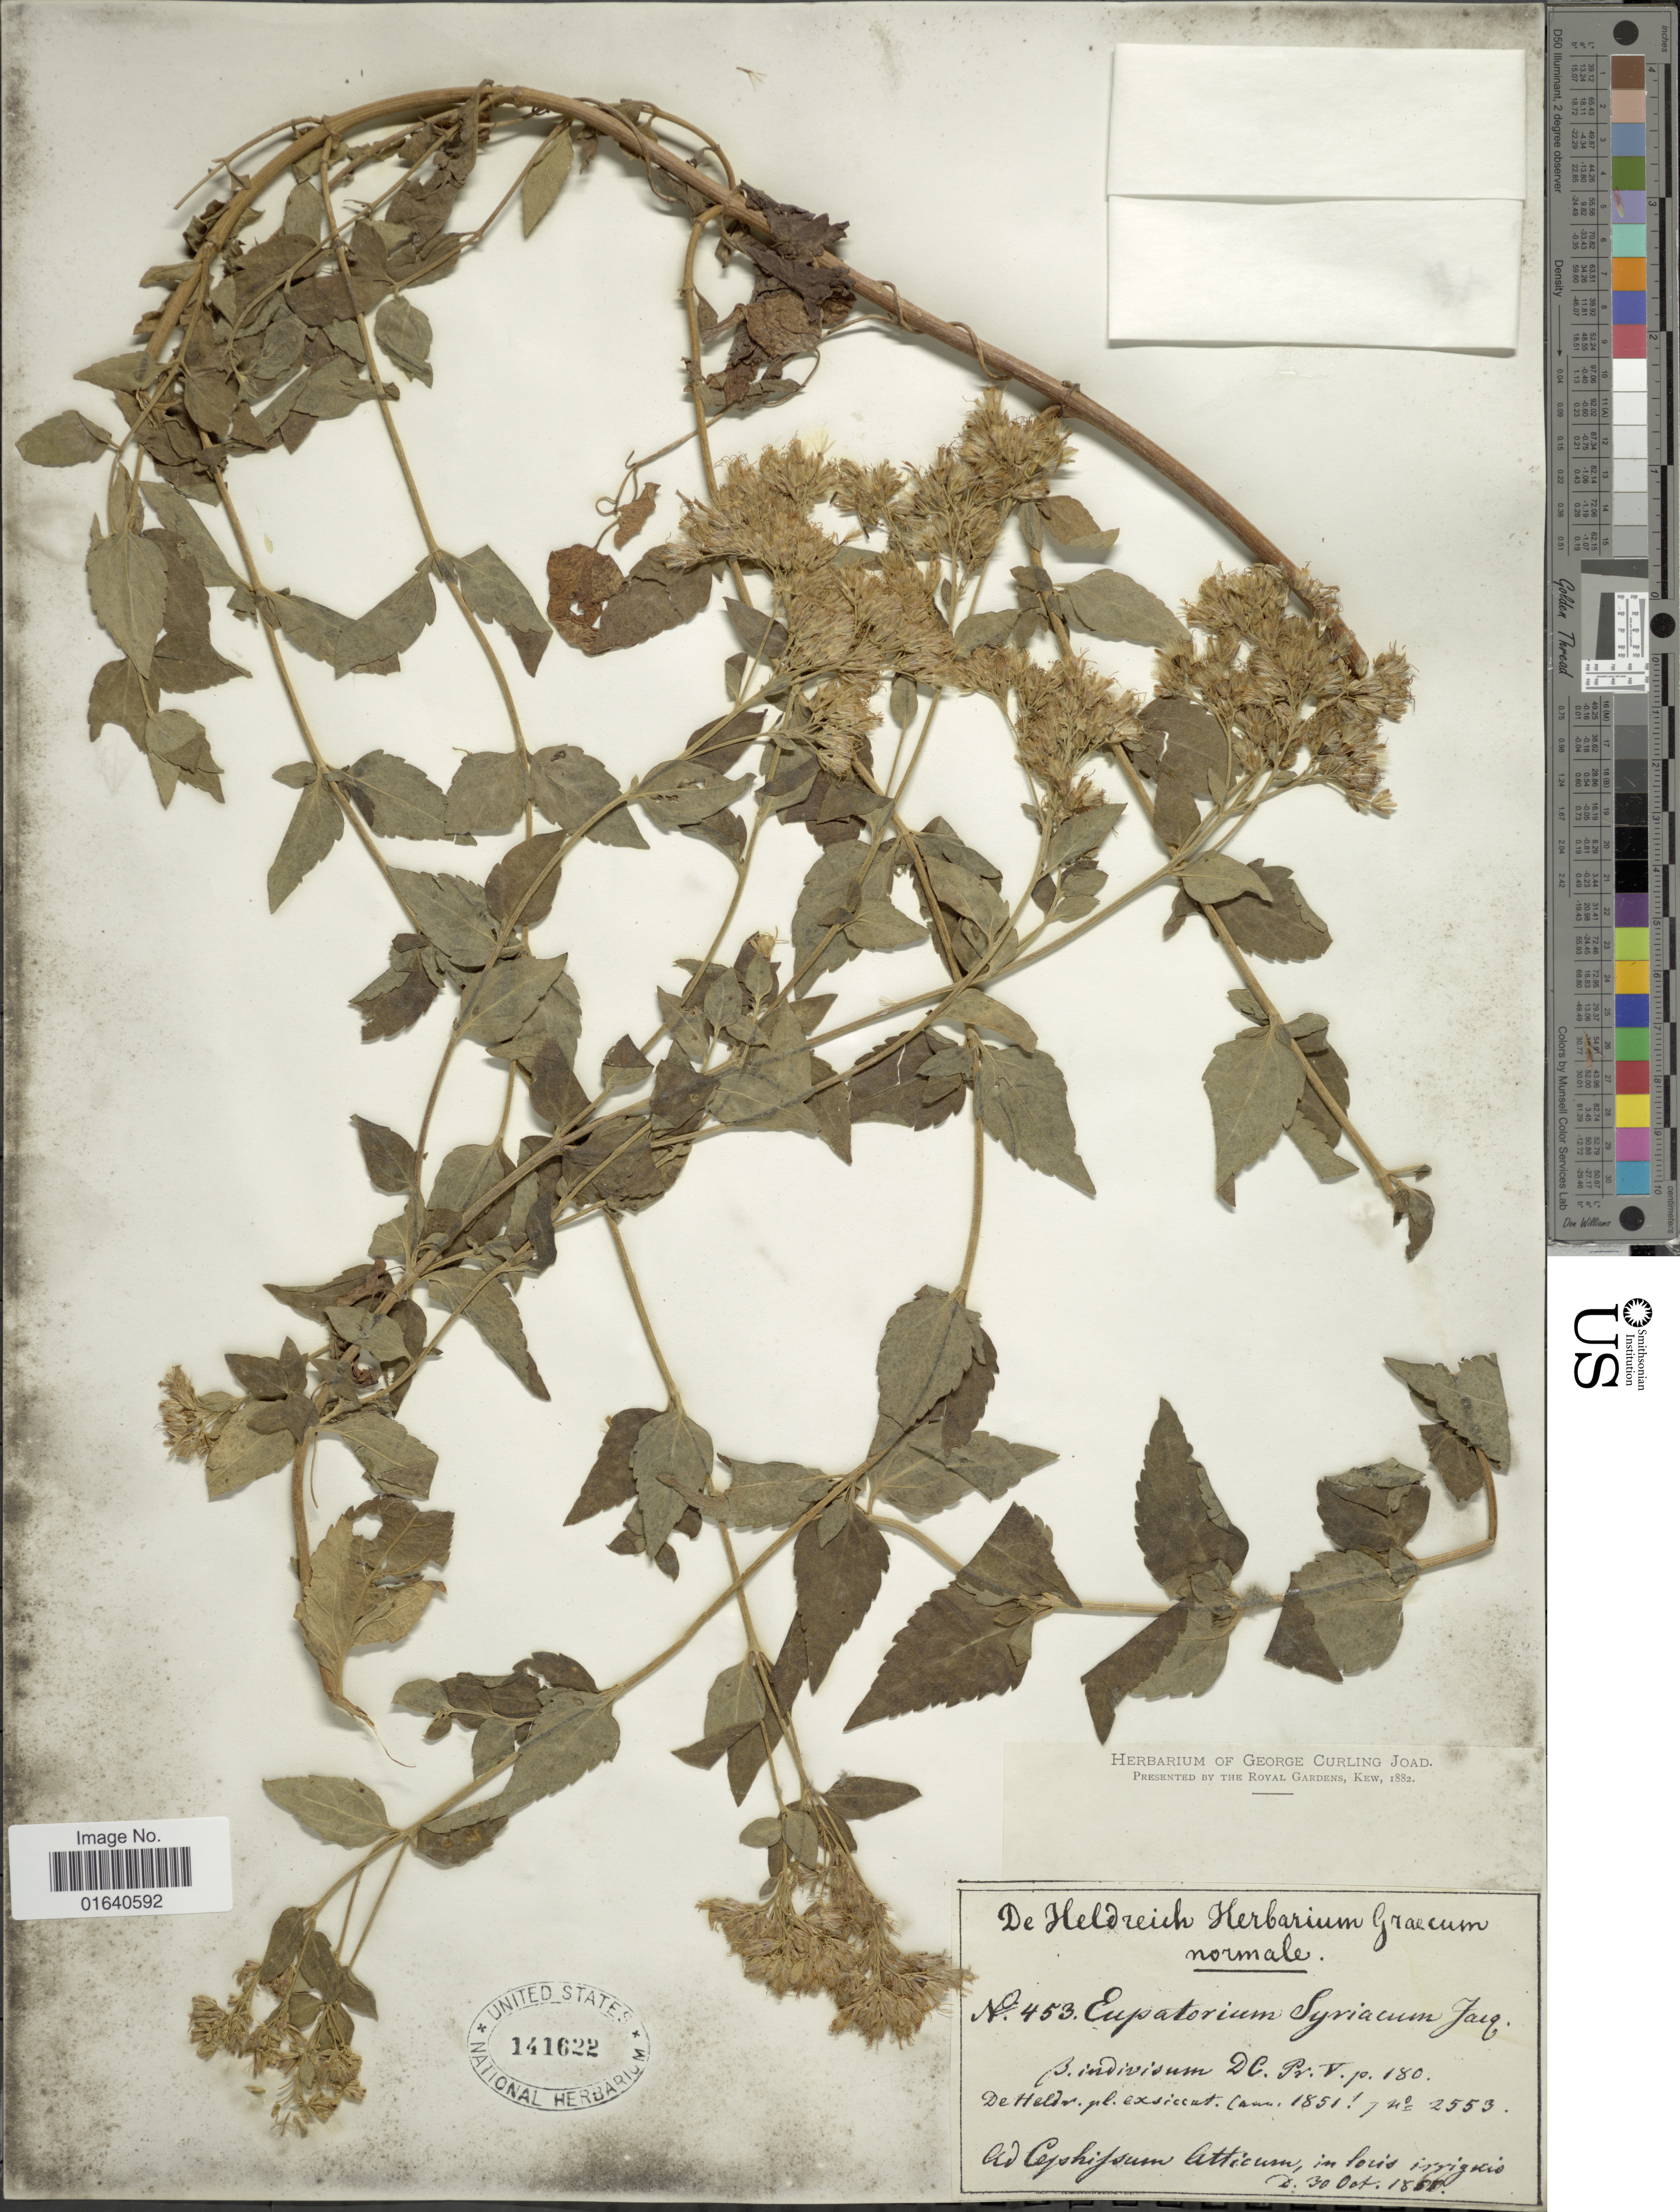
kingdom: Plantae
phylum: Tracheophyta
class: Magnoliopsida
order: Asterales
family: Asteraceae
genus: Eupatorium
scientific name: Eupatorium cannabinum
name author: L.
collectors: -. De Heldreich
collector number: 2553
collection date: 1855-10-30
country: Greece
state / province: Attica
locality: Ad Cejshifsum Atticum, in locis irrig [illegible text]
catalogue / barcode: US 141622